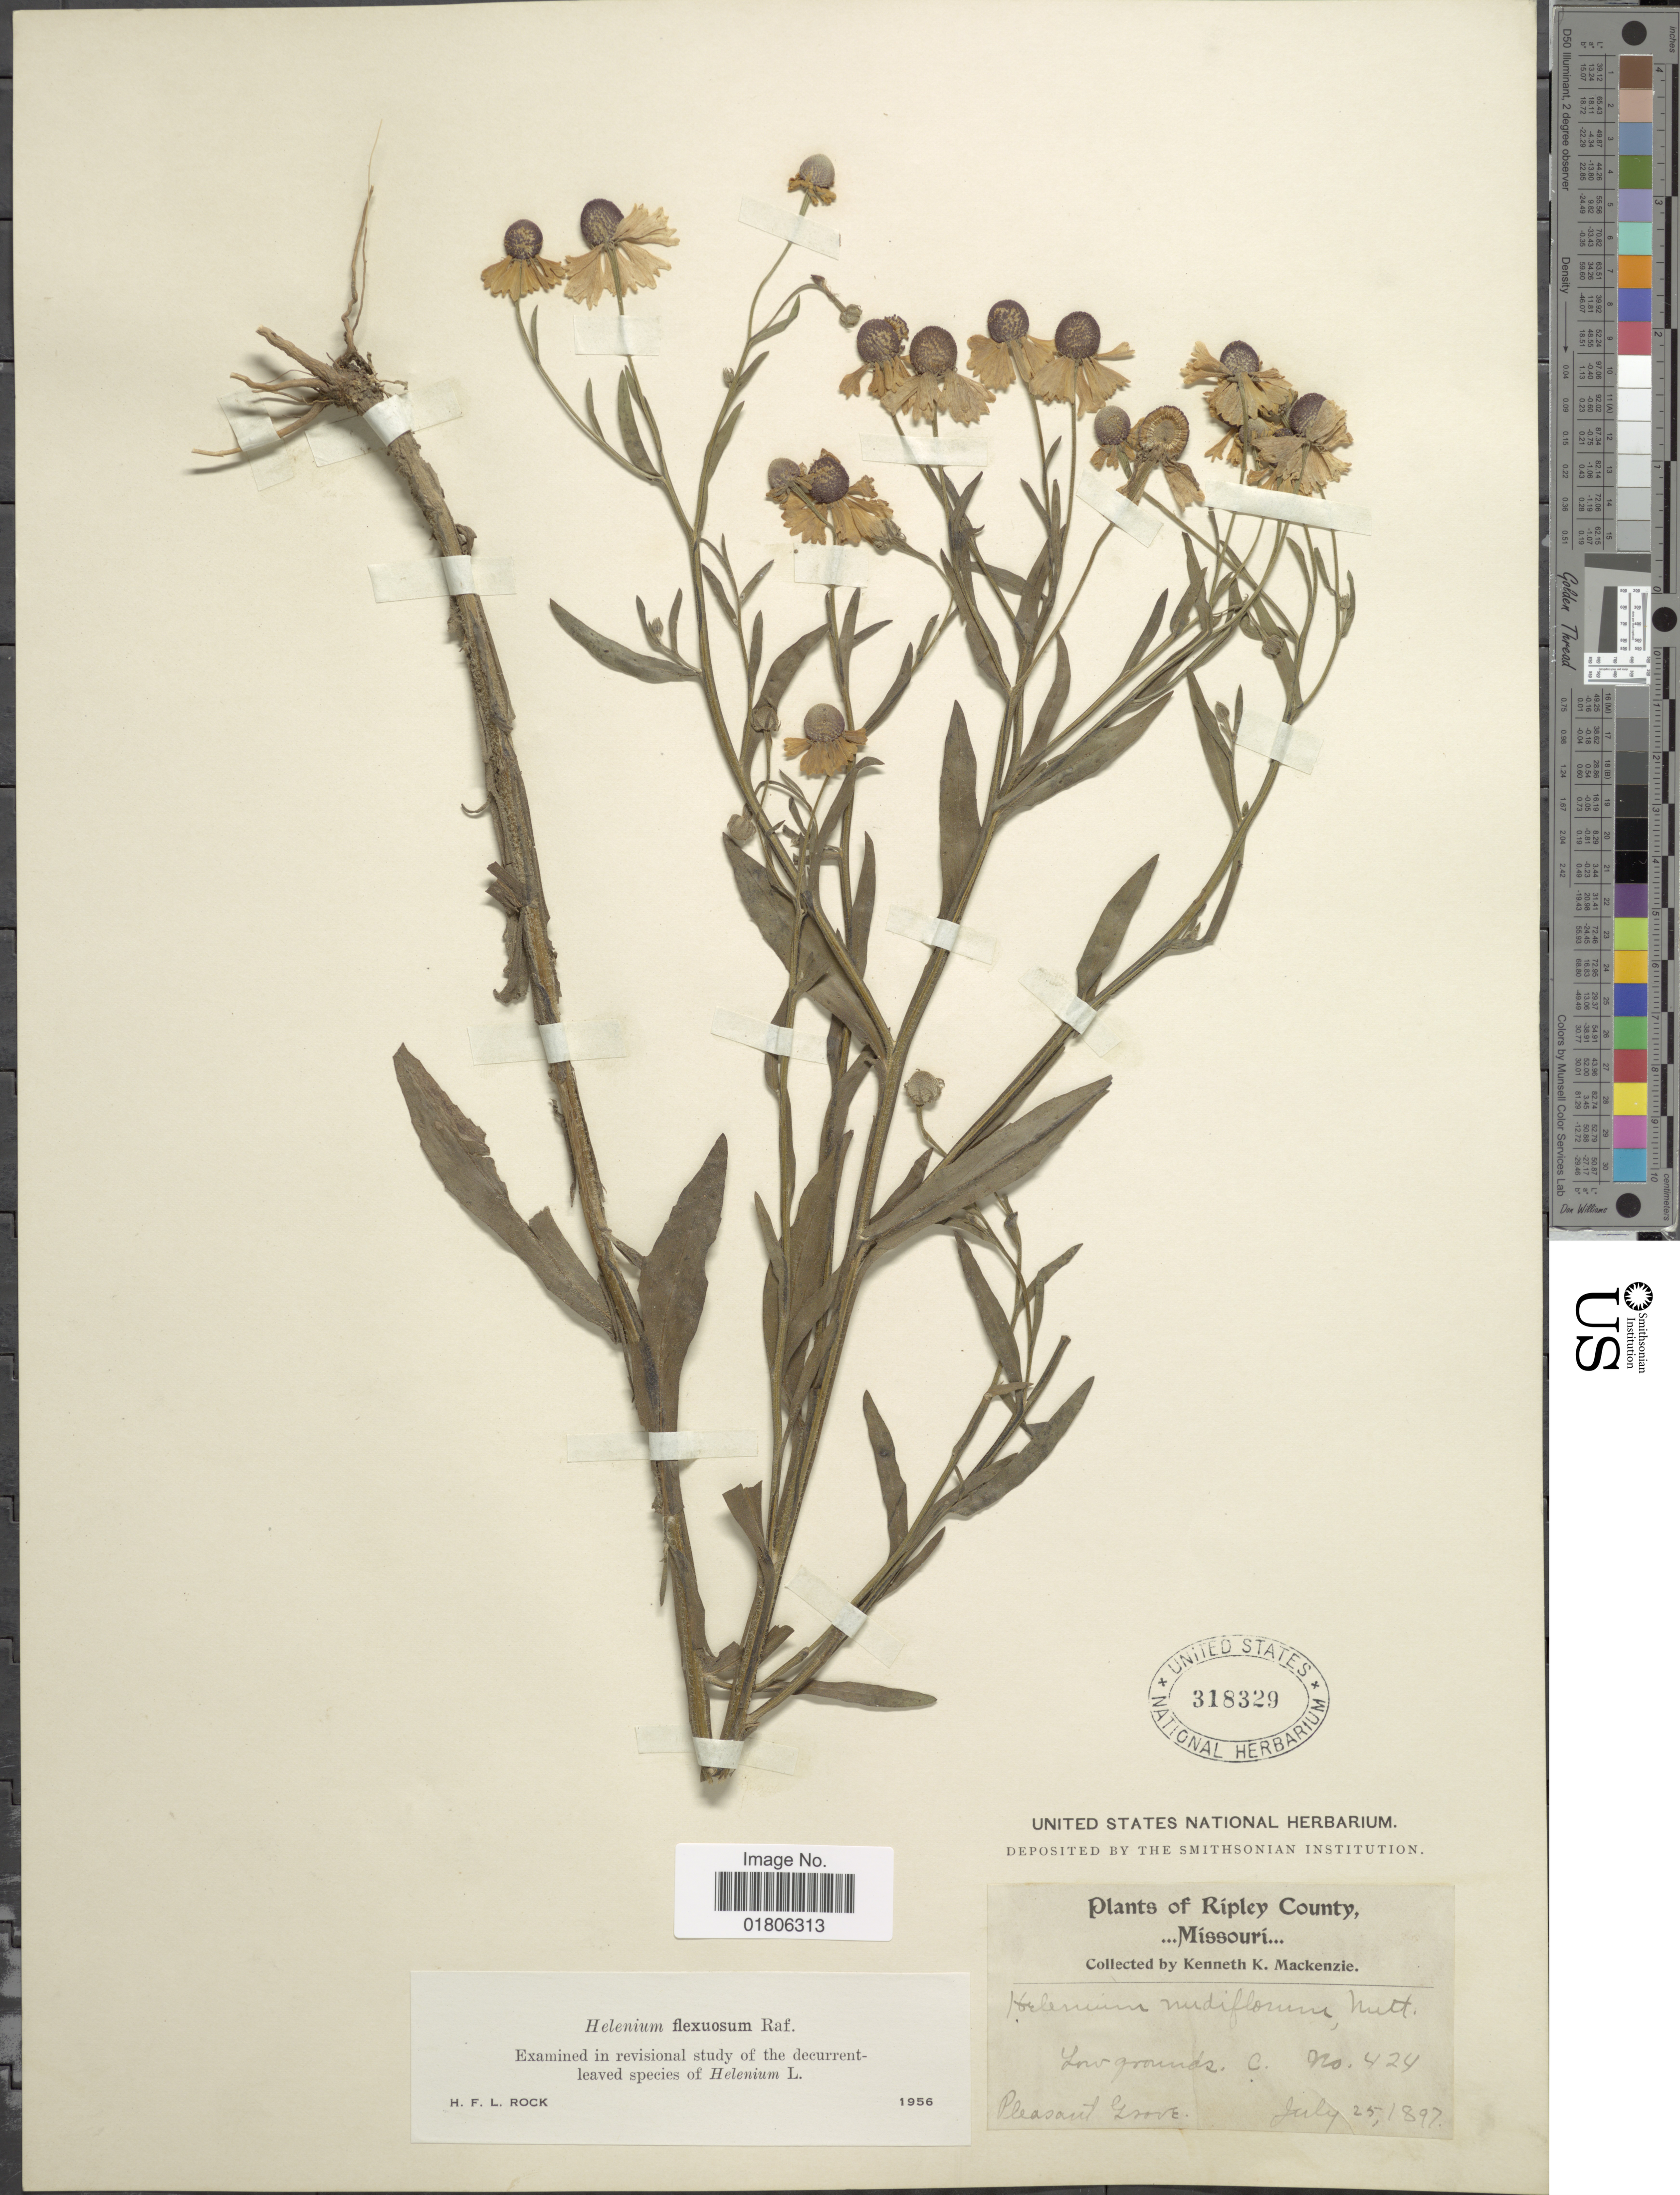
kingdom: Plantae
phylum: Tracheophyta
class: Magnoliopsida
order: Asterales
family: Asteraceae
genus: Helenium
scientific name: Helenium flexuosum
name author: Raf.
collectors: K. K. Mackenzie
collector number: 424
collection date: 1897-07-25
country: United States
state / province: Missouri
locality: Ripley County. Pleasant Grove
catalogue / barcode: US 318329